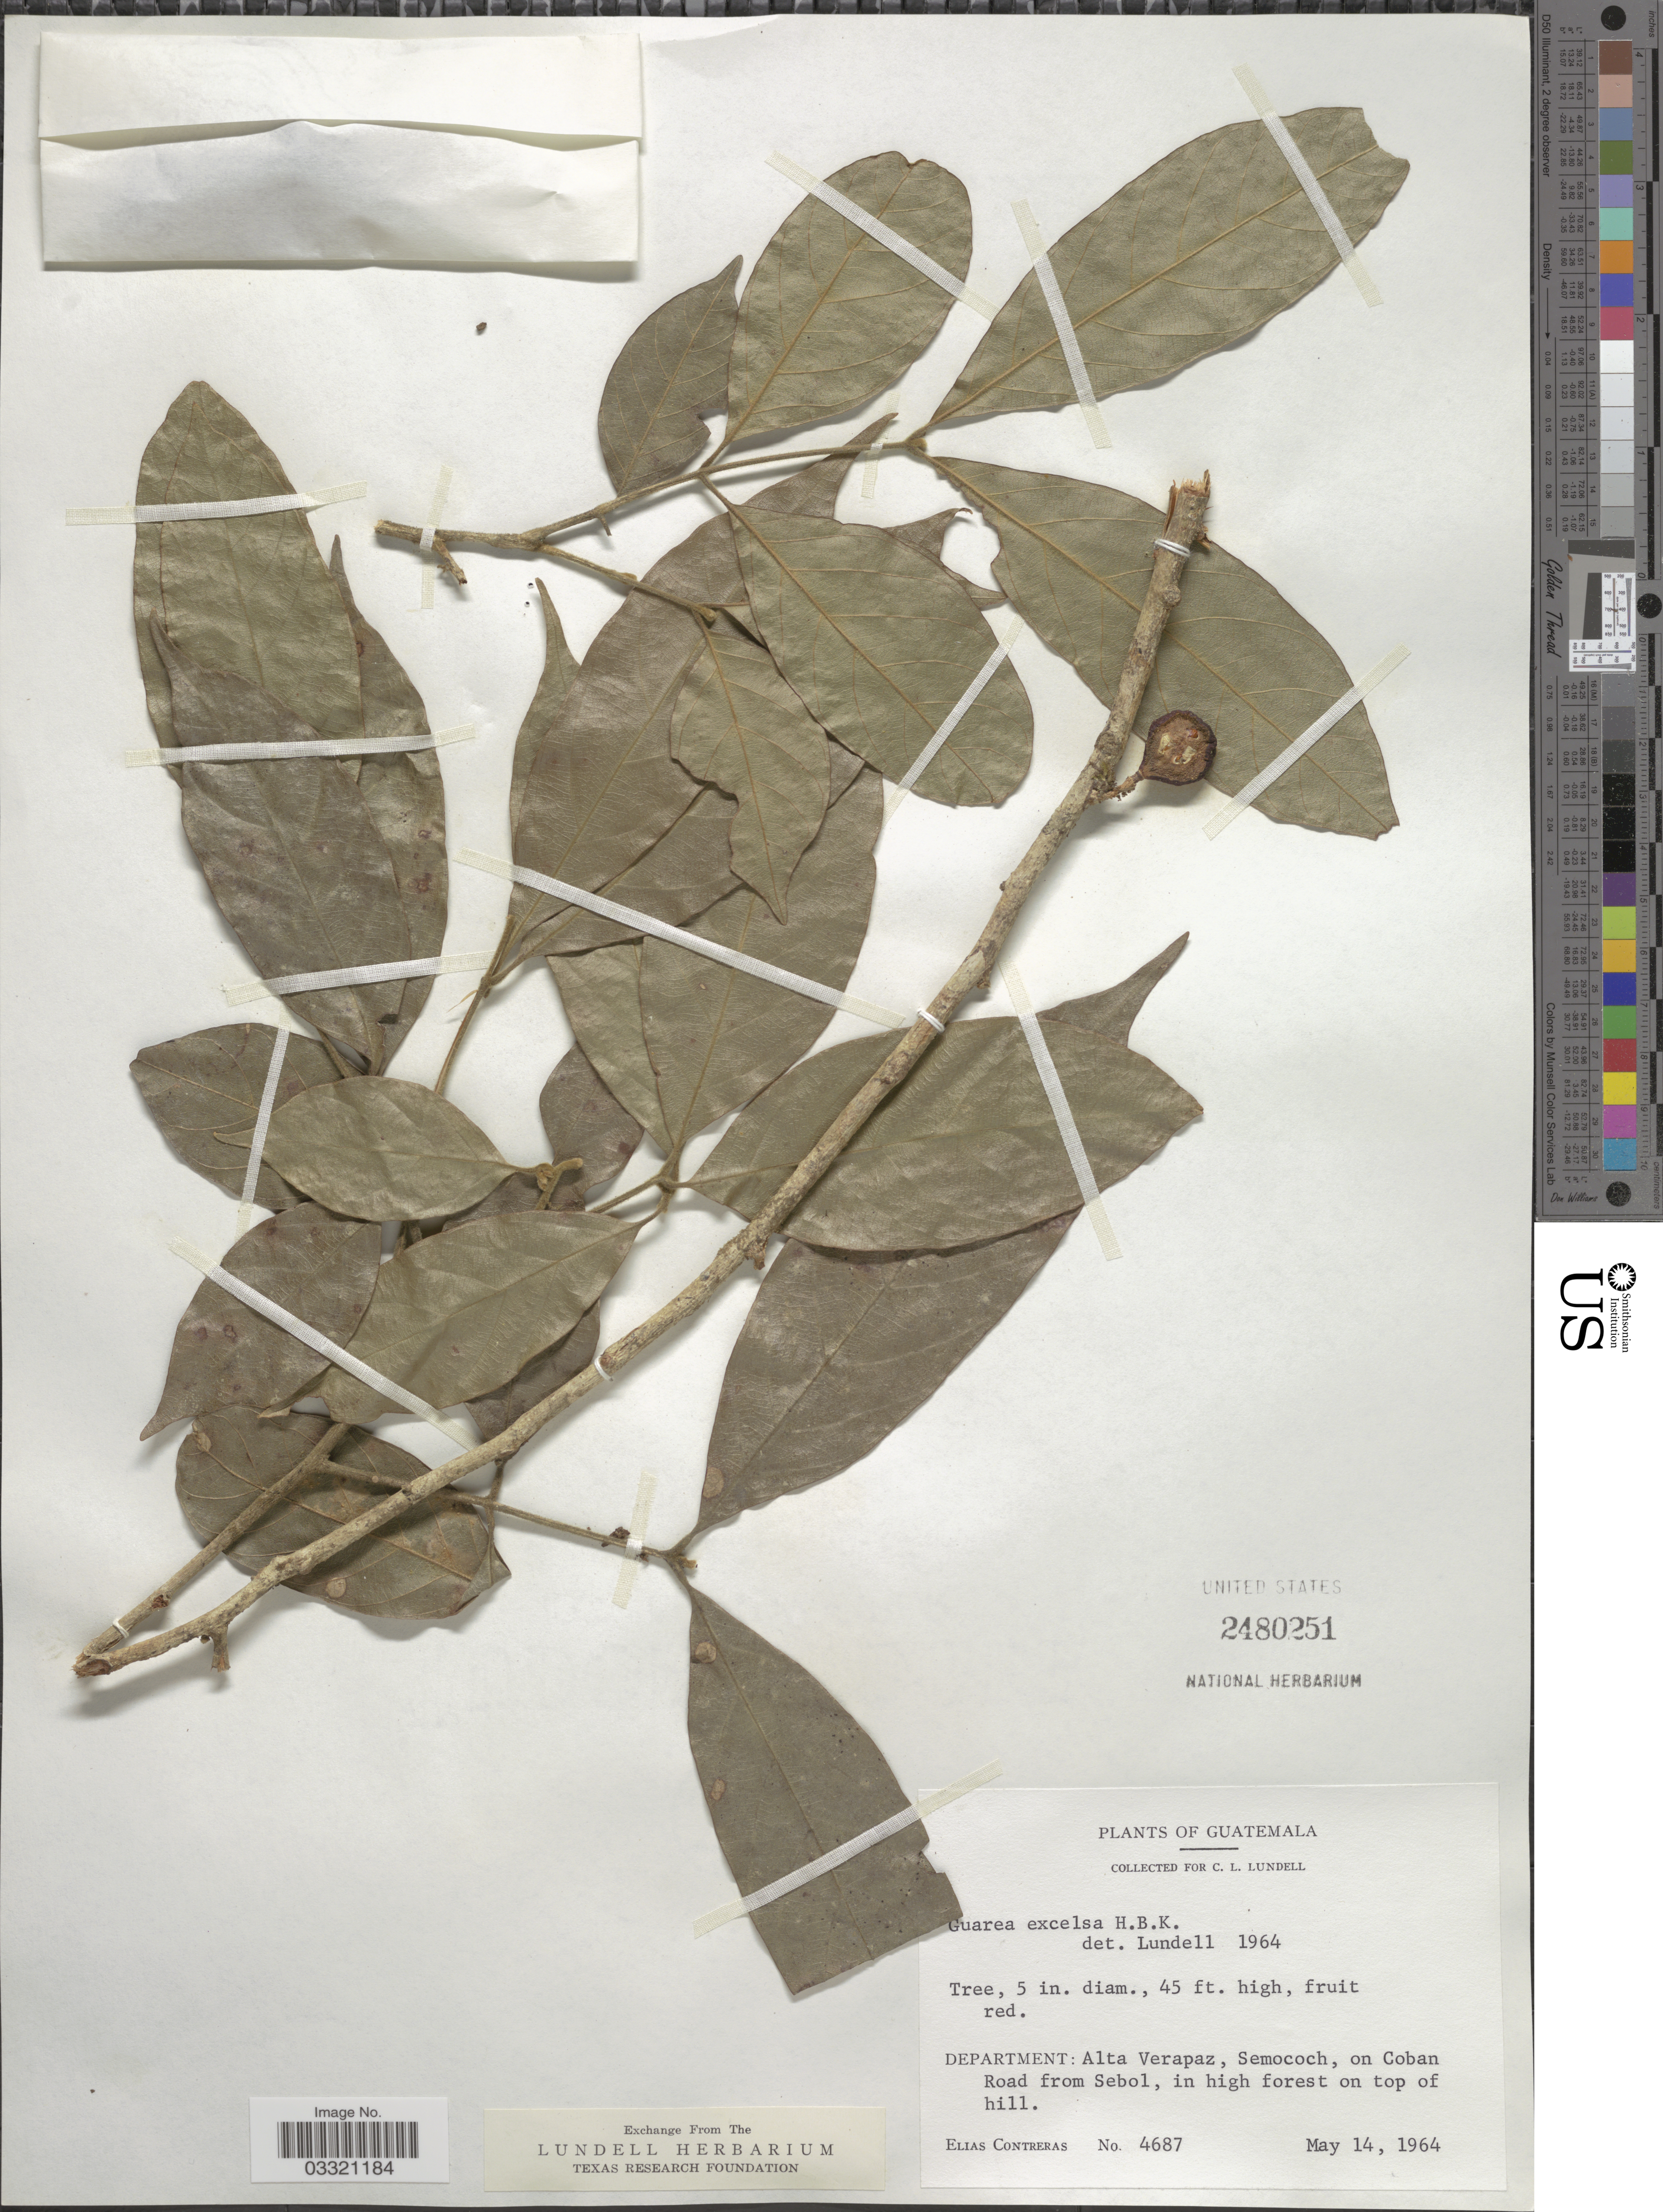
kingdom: Plantae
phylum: Tracheophyta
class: Magnoliopsida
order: Sapindales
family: Meliaceae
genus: Guarea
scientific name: Guarea glabra subsp. excelsa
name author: (Kunth) T.D. Penn.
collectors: E. Contreras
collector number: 4687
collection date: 1964-05-14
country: Guatemala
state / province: Alta Verapaz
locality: Department: Alta Verapaz, Semococh, on Coban Road from Sebol.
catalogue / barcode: US 2480251